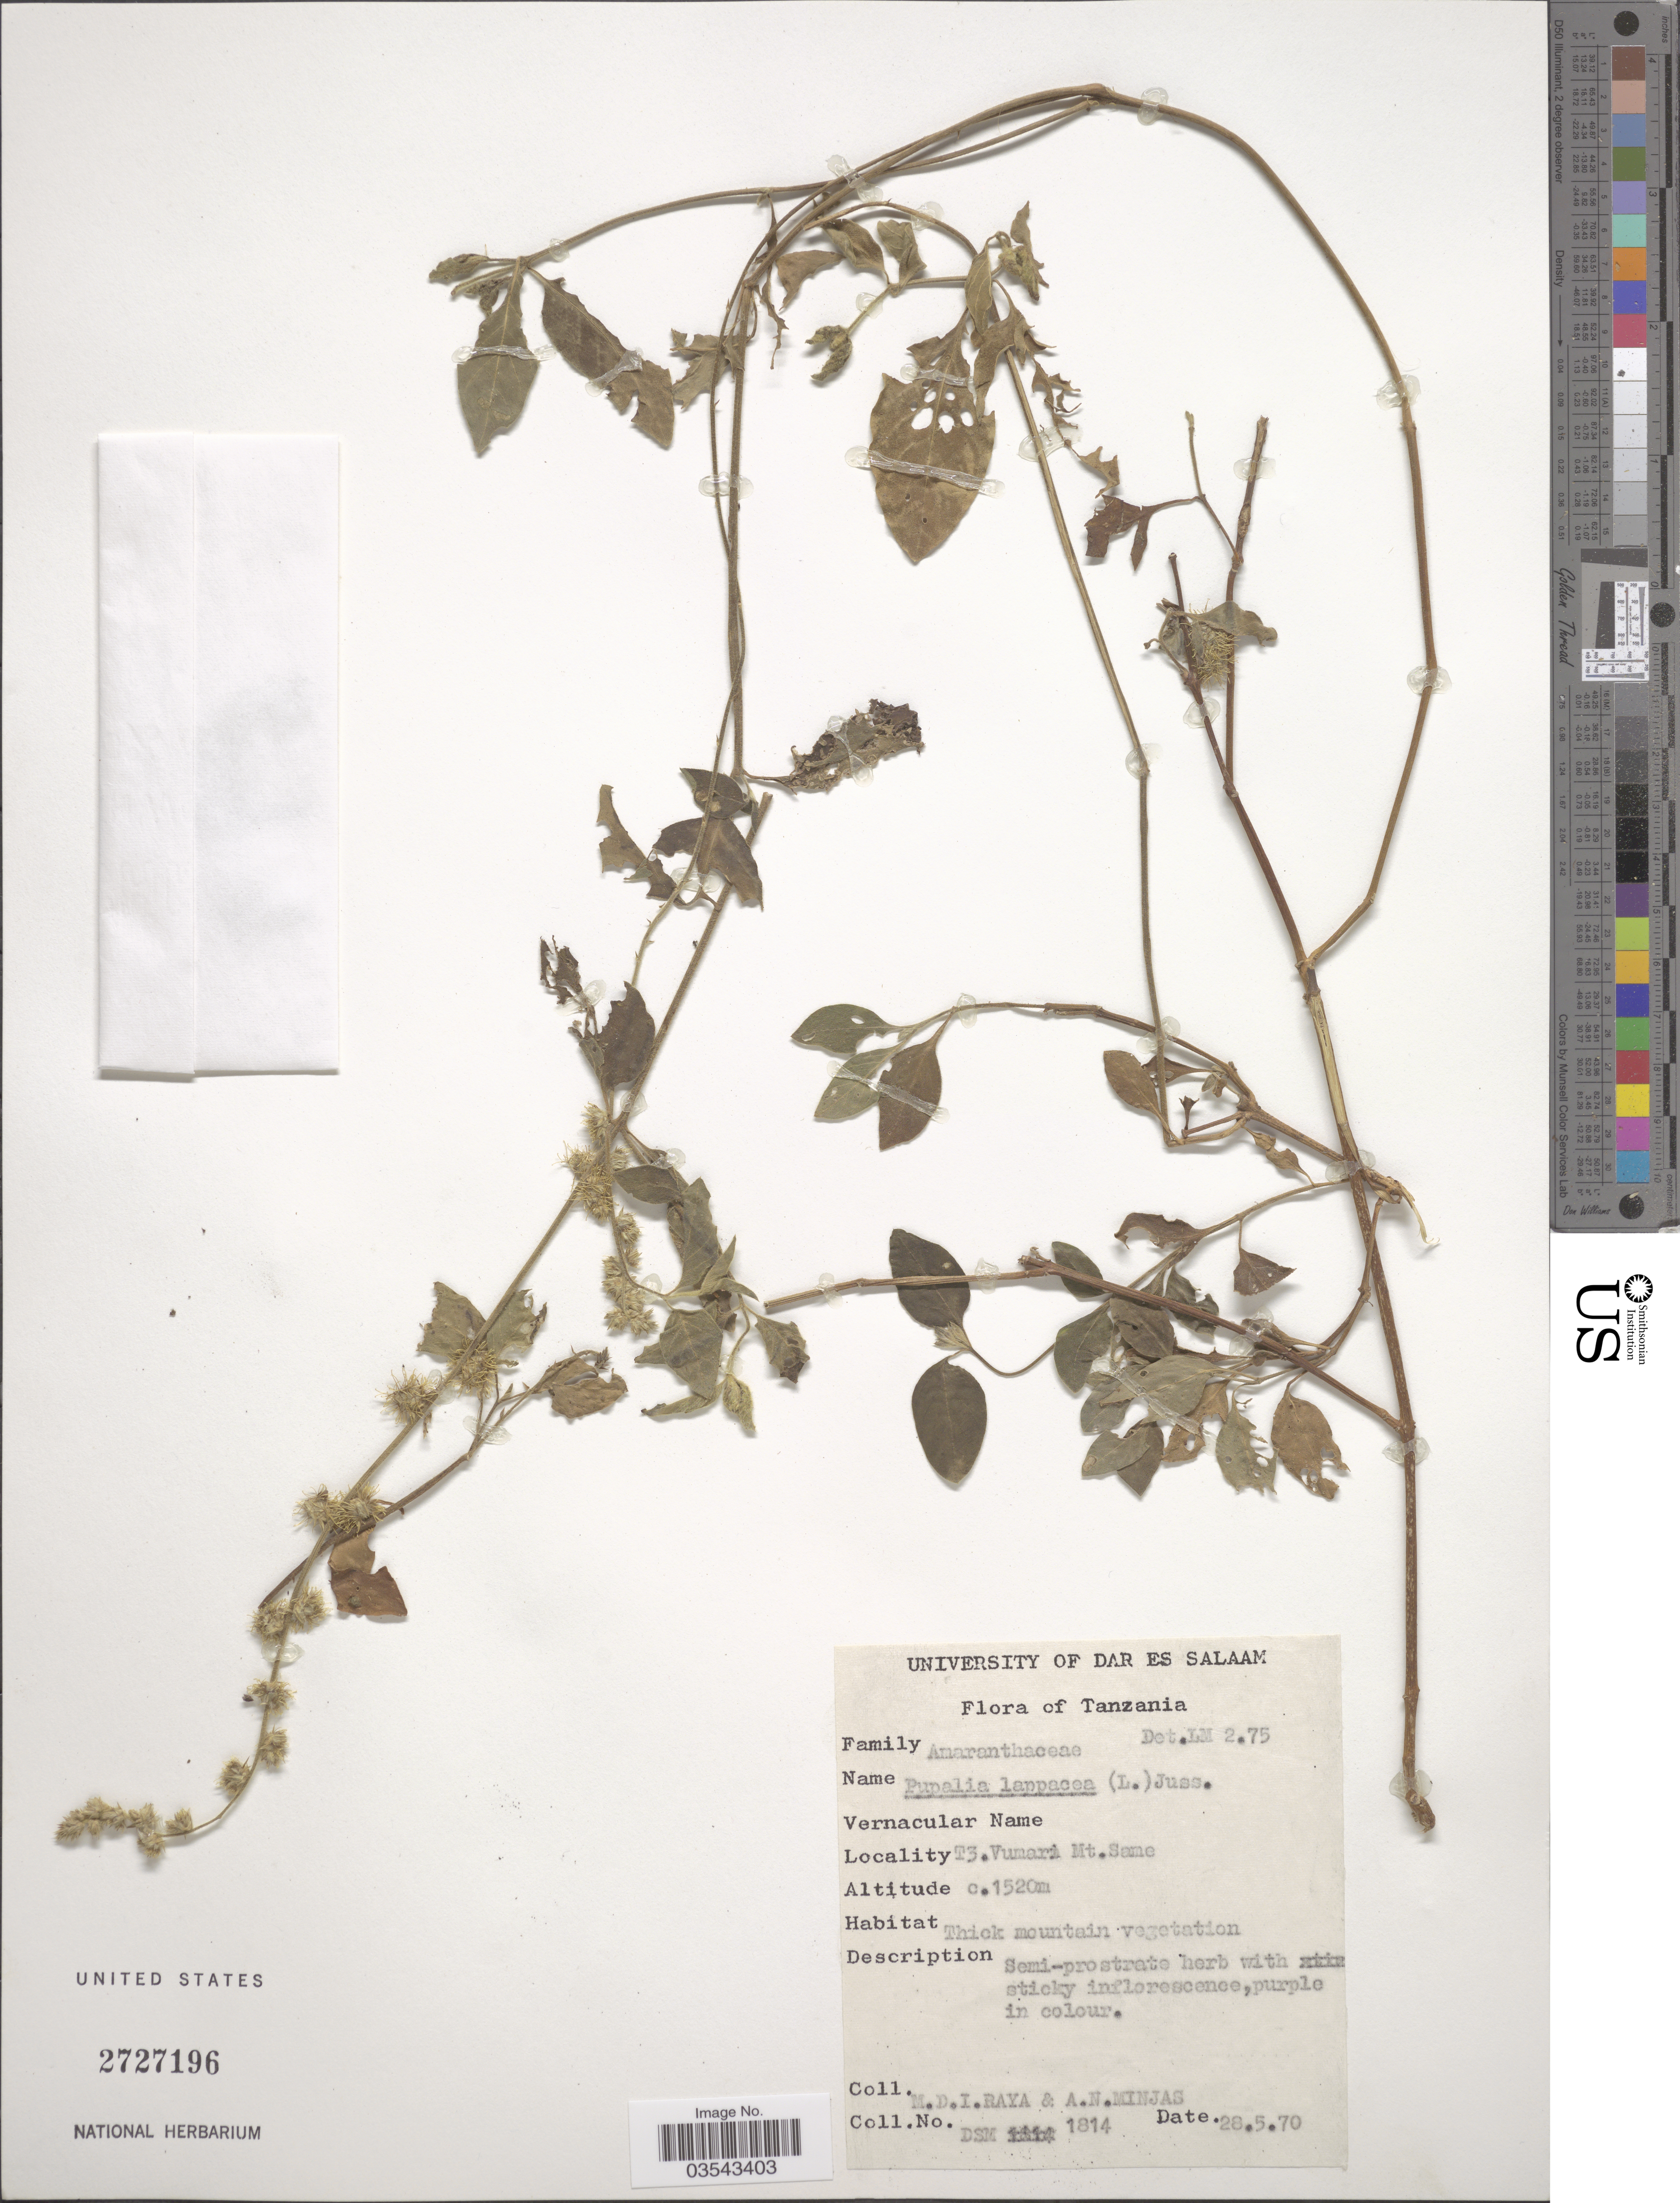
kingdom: Plantae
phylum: Tracheophyta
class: Magnoliopsida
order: Caryophyllales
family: Amaranthaceae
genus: Pupalia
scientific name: Pupalia lappacea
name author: (L.) A. Juss.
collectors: M. Raya & A. Minjas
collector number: DSM 1814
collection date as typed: Transcribed d/m/y: 28/5/70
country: Tanzania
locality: T3. Vumari Mt. Same.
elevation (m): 1520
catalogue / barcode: US 2727196